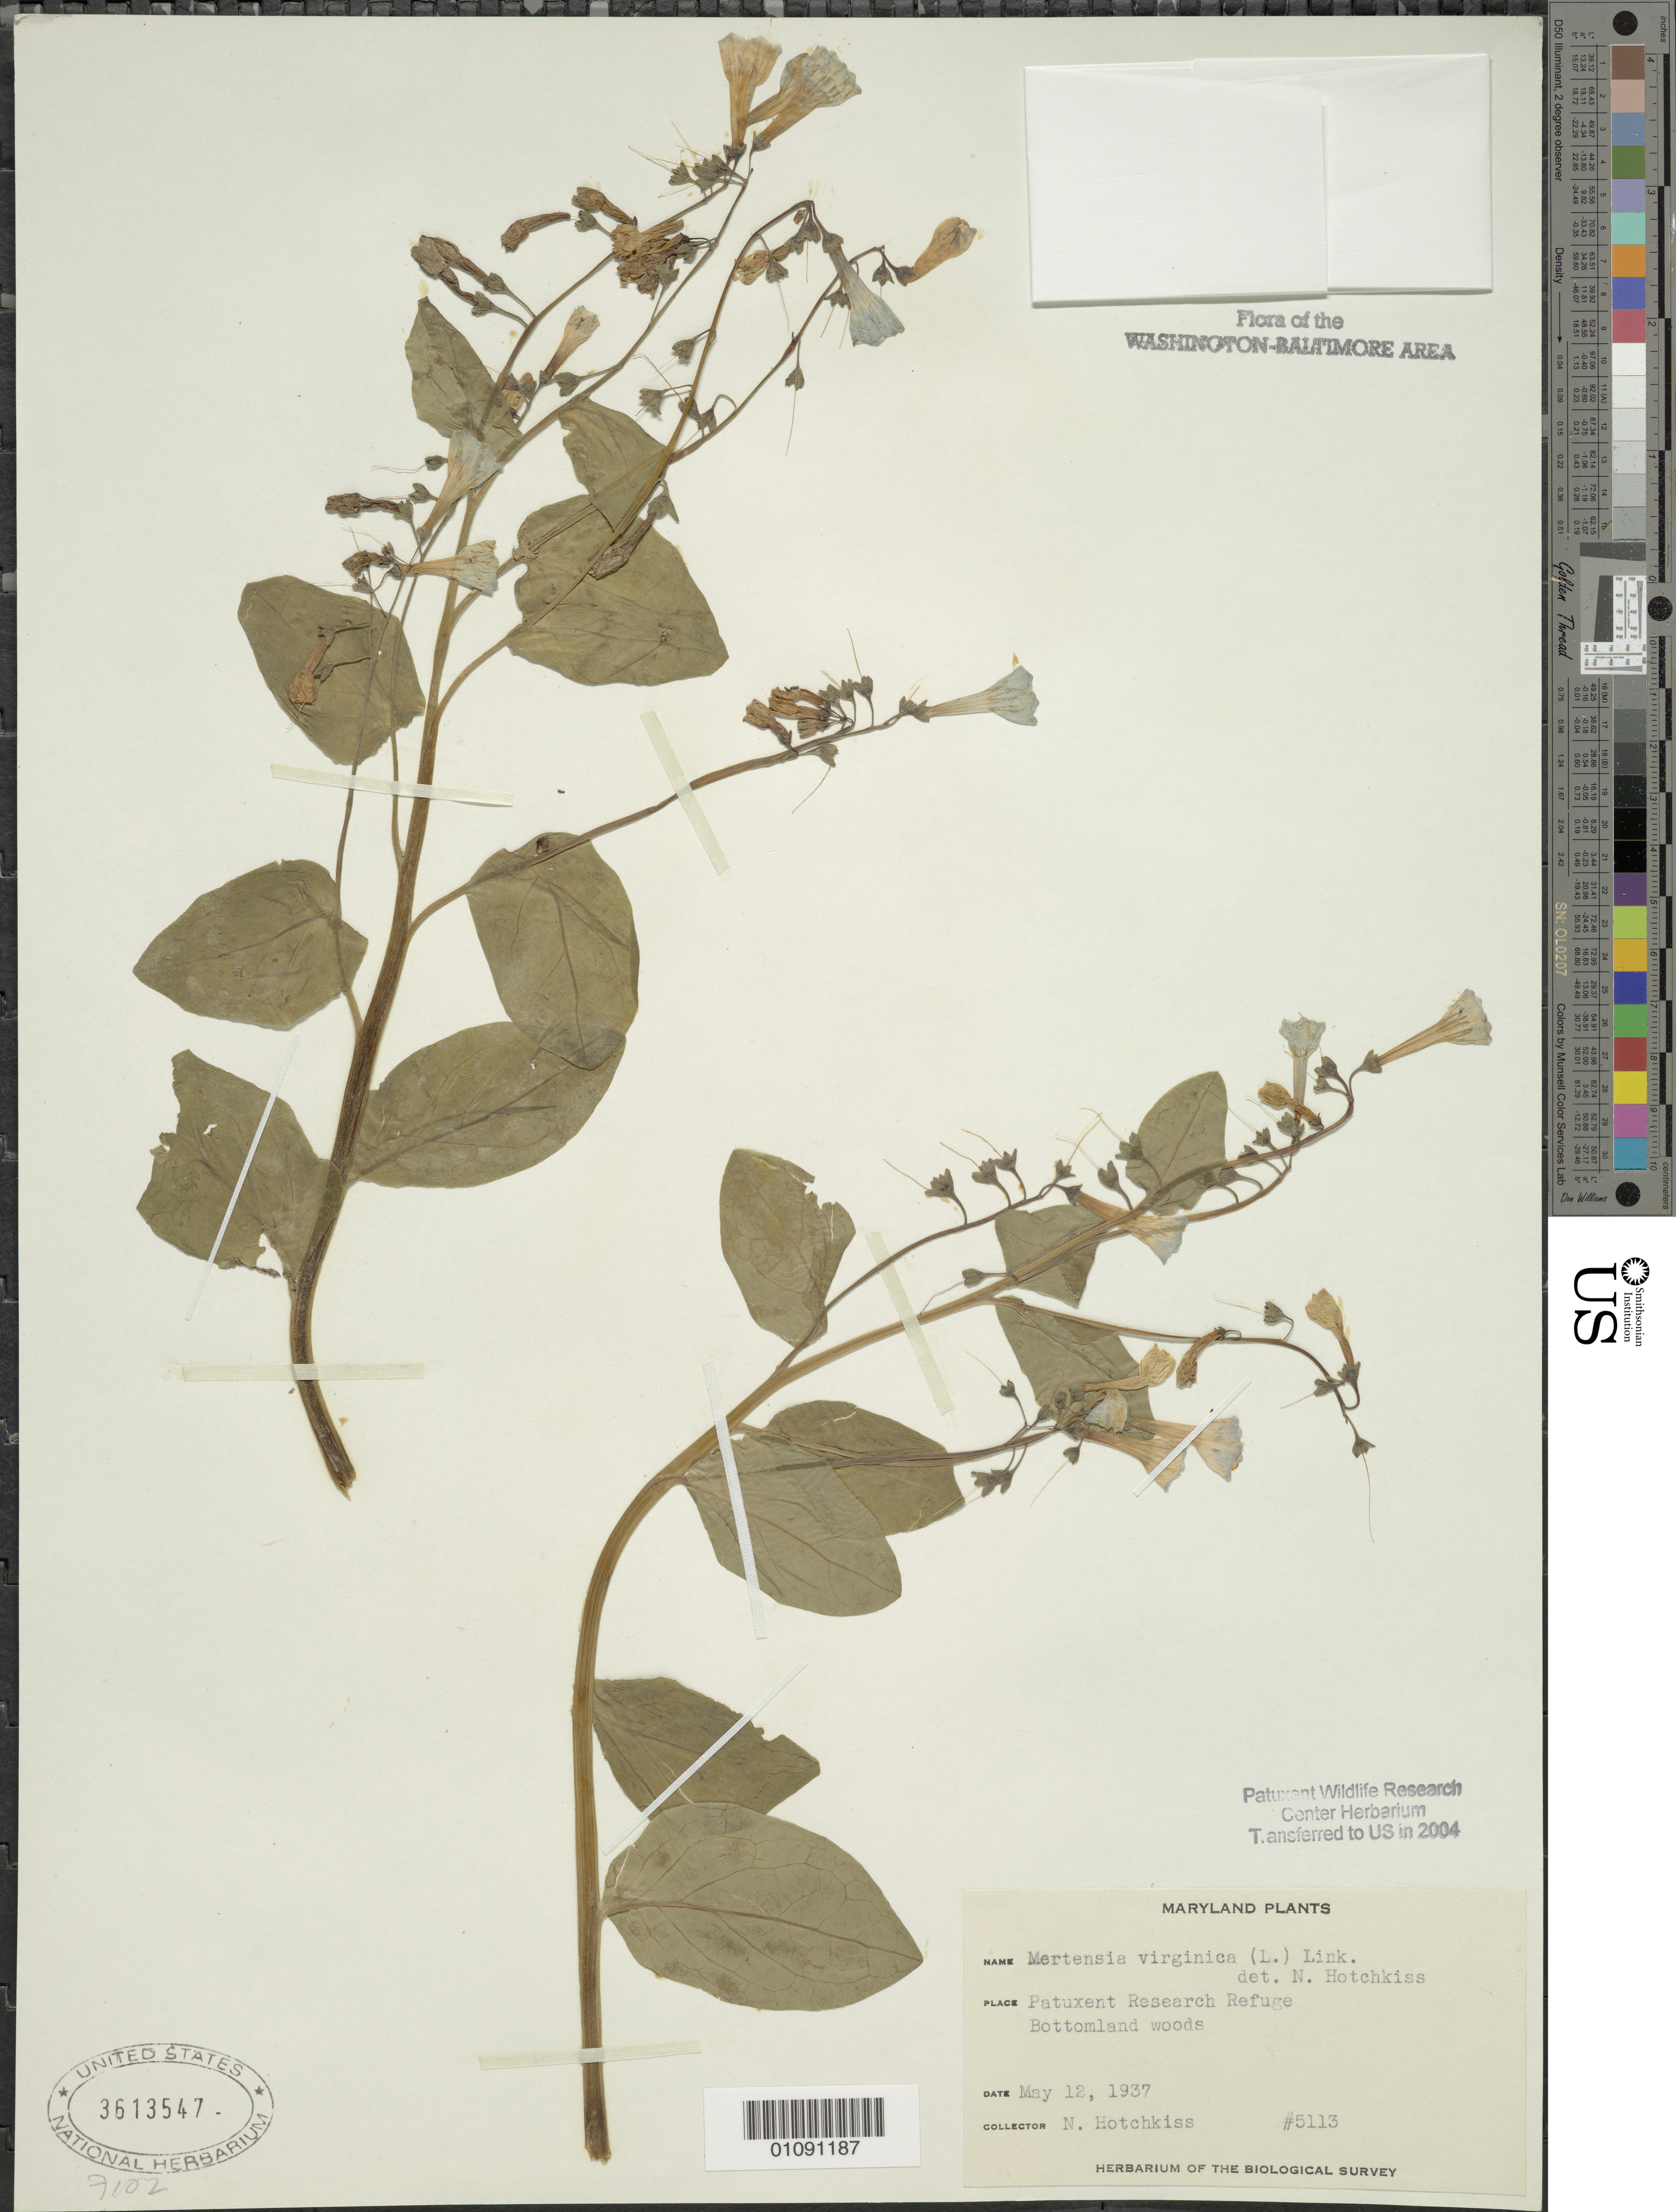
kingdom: Plantae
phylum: Tracheophyta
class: Magnoliopsida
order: Boraginales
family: Boraginaceae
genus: Mertensia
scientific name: Mertensia virginica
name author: (L.) Pers. ex Link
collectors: N. Hotchkiss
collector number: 5113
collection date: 1937-05-12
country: United States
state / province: Maryland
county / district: Prince George's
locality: Patuxent Wildlife Refuge.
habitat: Bottomland woods.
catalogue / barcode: US 3613547